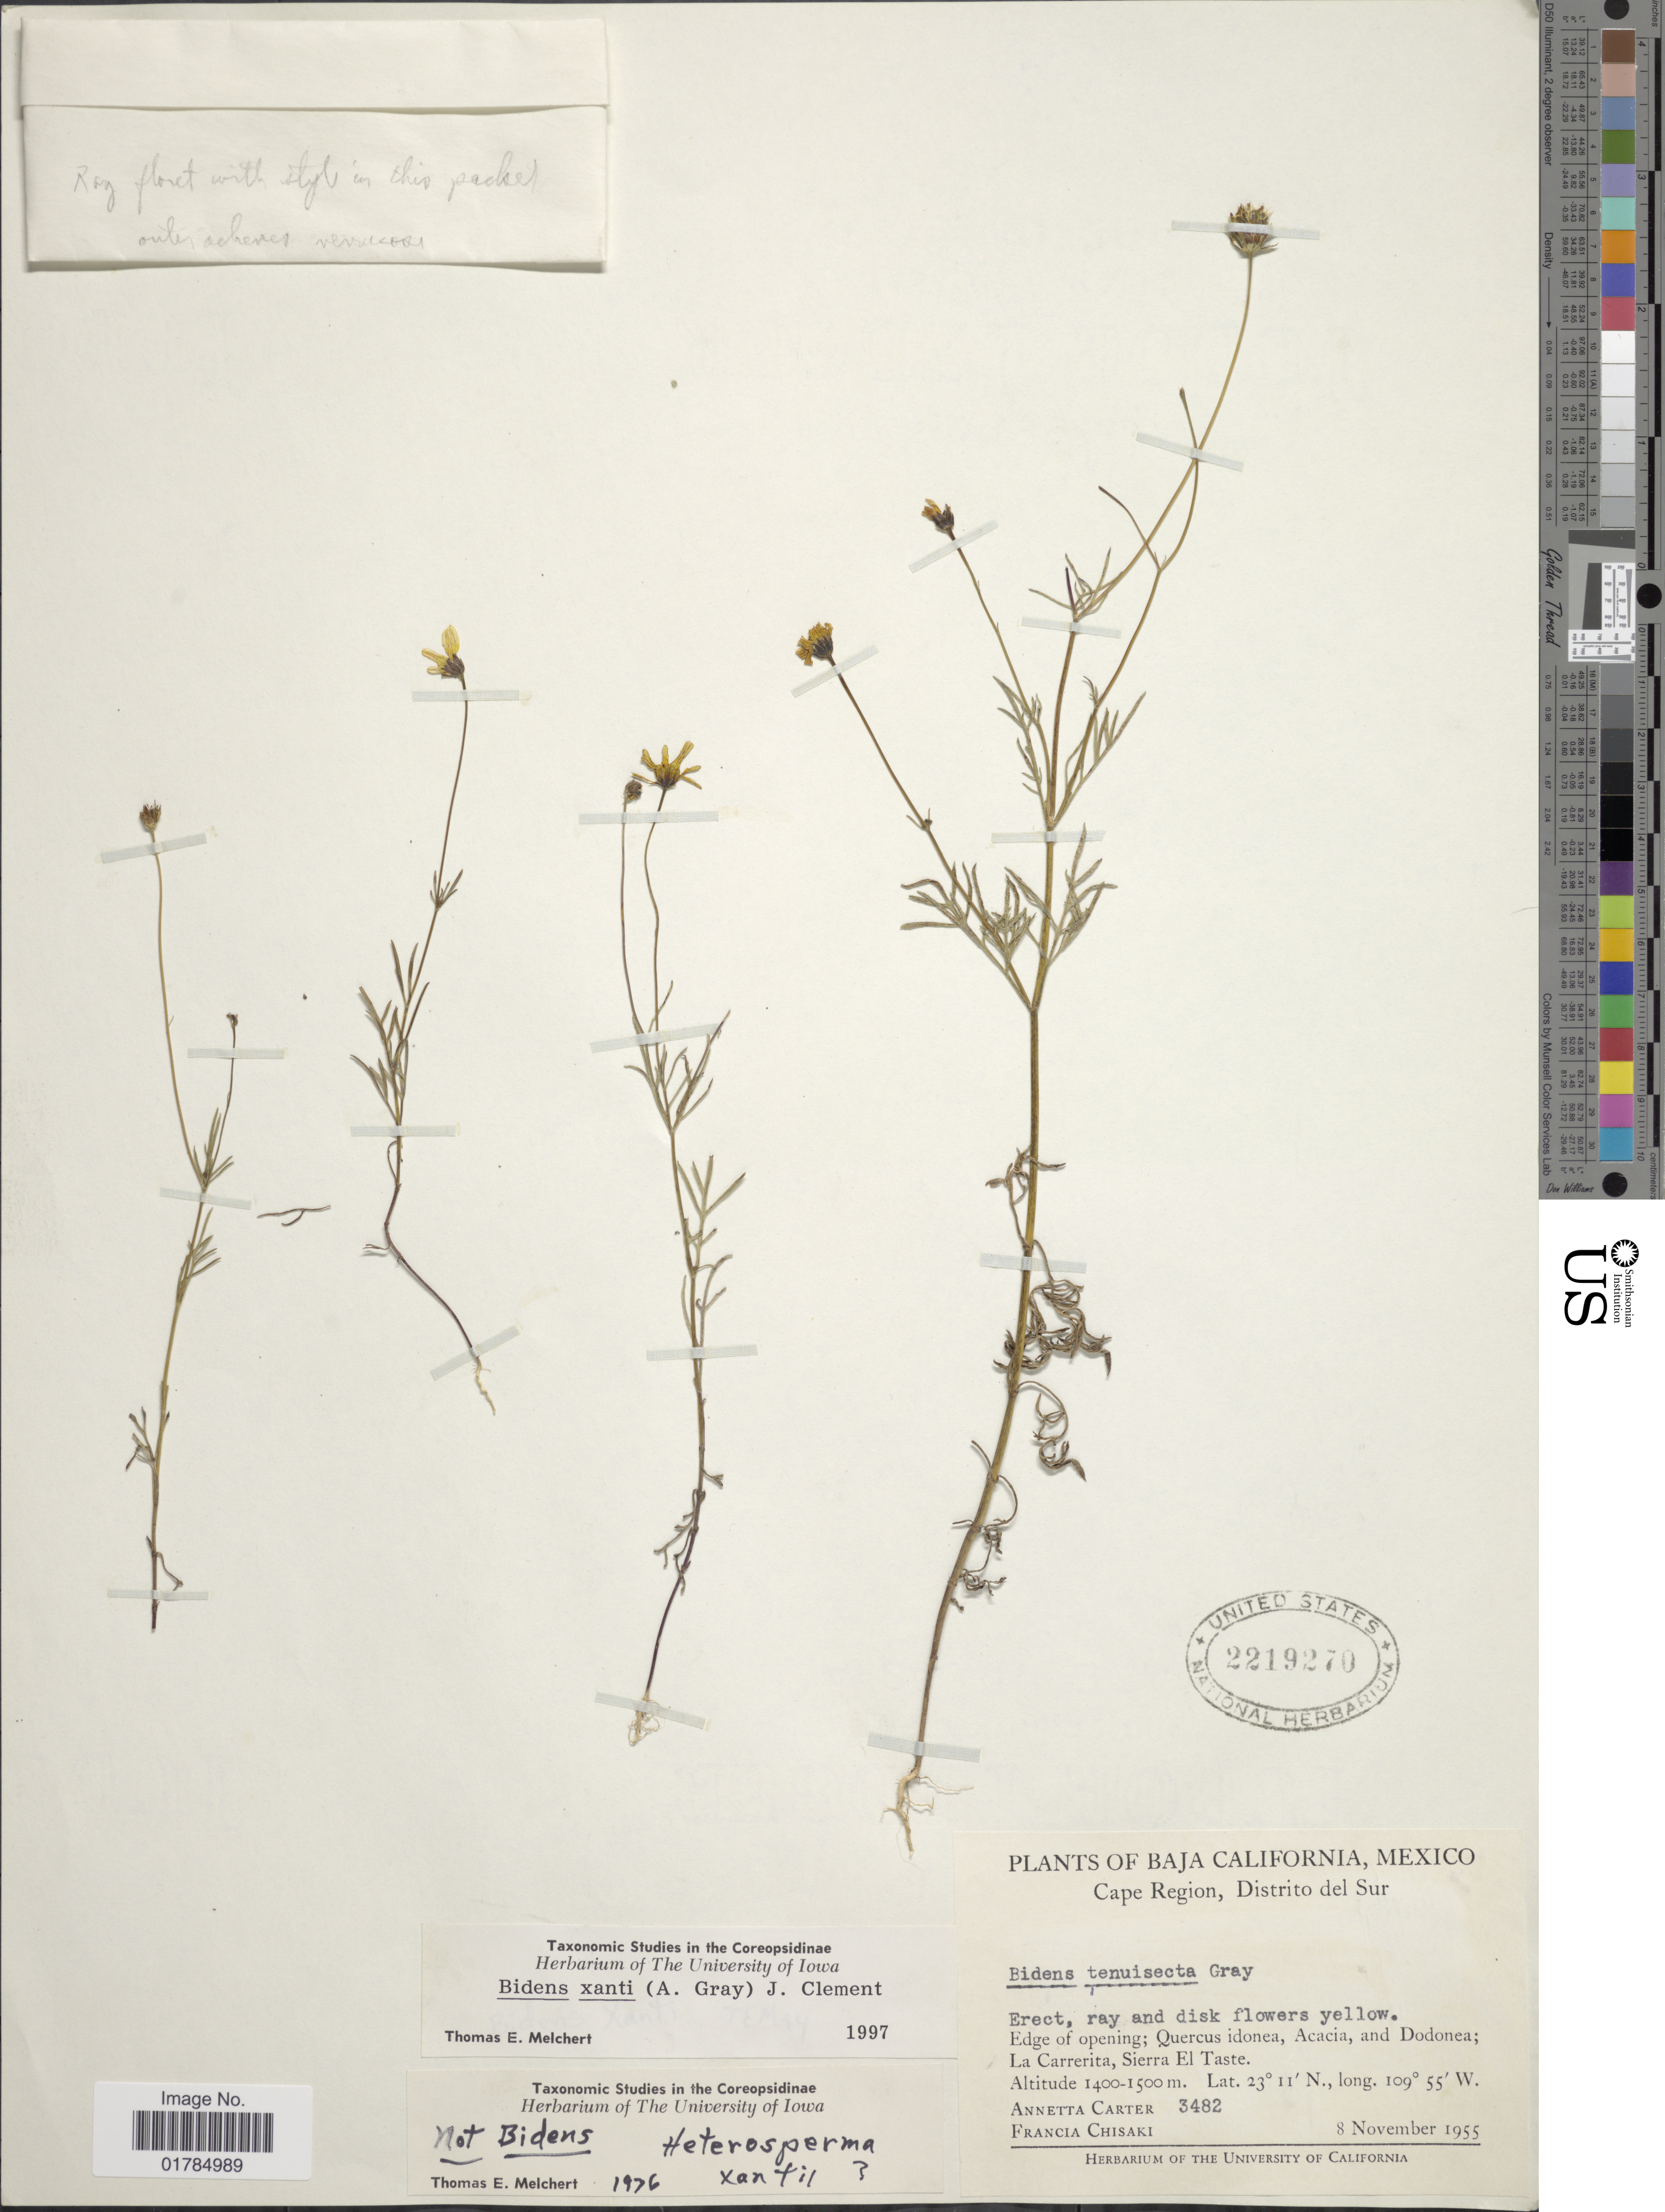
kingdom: Plantae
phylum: Tracheophyta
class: Magnoliopsida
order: Asterales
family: Asteraceae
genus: Heterosperma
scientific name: Heterosperma xanti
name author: Sherff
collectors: A. Carter & F. Chisaki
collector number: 3482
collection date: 1955-11-08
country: Mexico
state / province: Baja California Sur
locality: Cape Region, Distrito del Sur, Edge of opening, La Carrerita, Sierra El Taste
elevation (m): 1400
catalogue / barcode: US 2219270